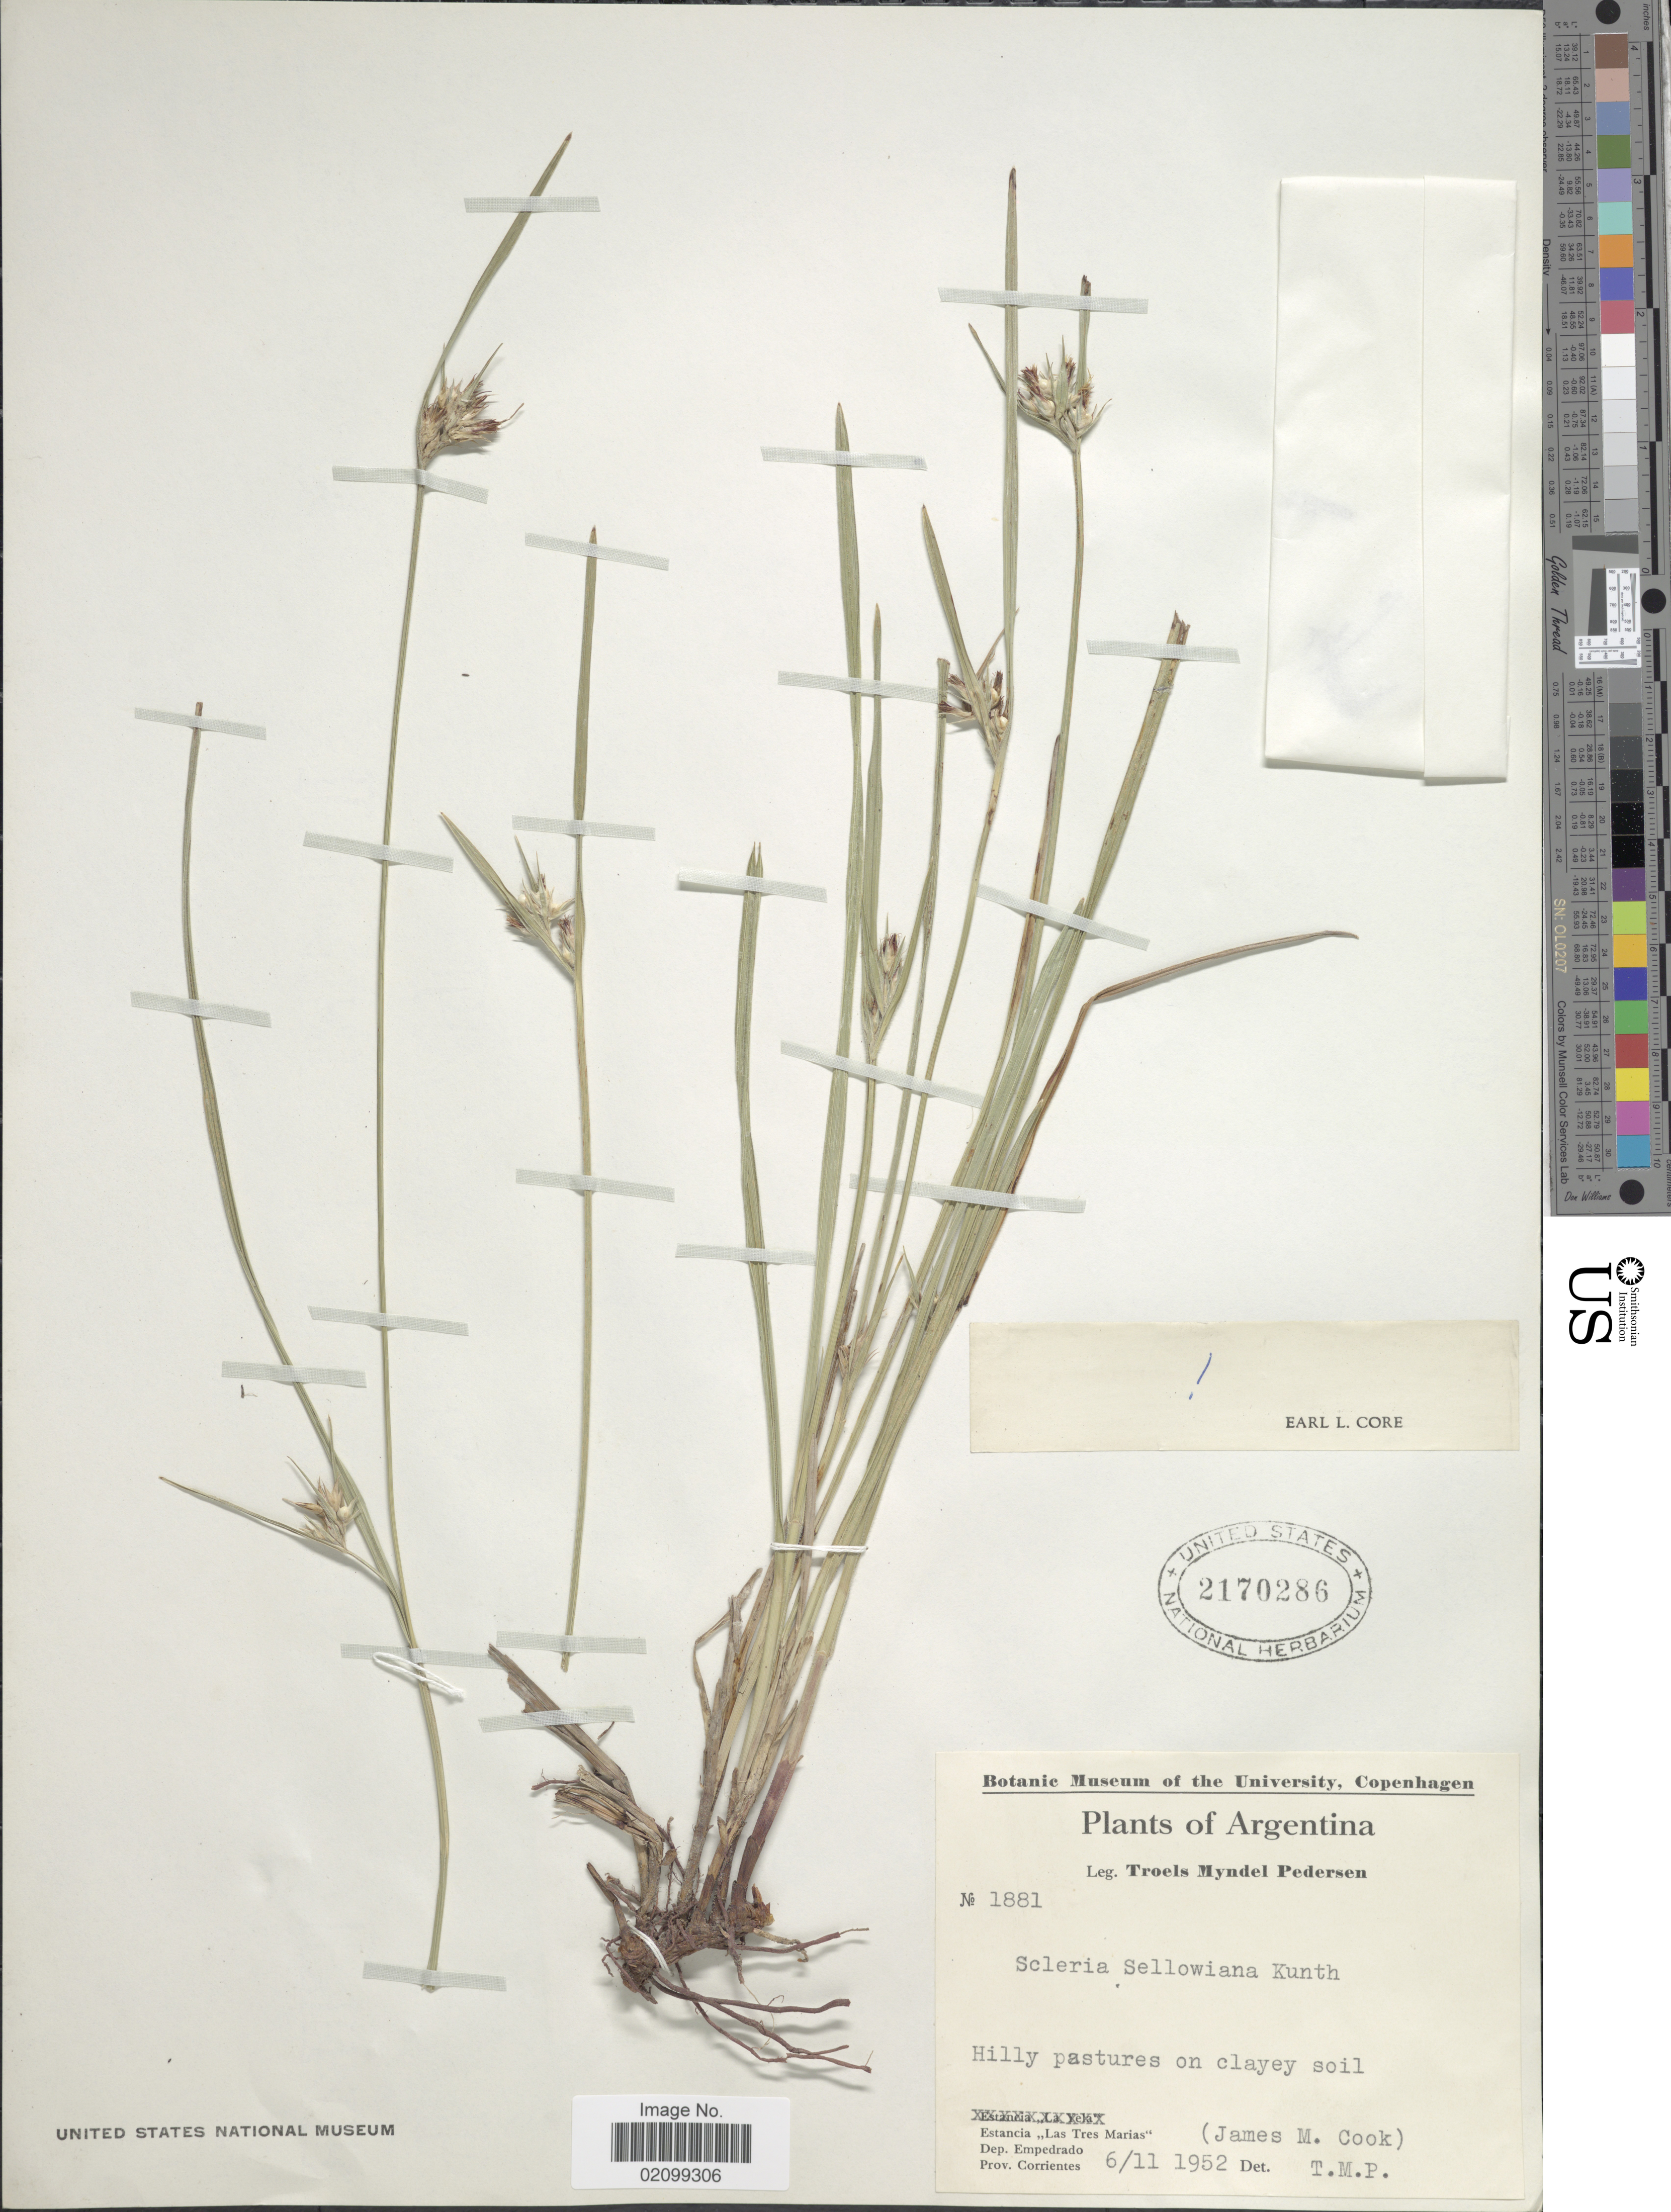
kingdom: Plantae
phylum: Tracheophyta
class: Liliopsida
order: Poales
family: Cyperaceae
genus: Scleria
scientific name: Scleria sellowiana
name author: Kunth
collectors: T. Pederson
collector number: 1881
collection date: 1952-11-06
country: Argentina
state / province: Corrientes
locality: Hilly pastures on clayey soil, Estancia Las Tres Marias Dep. Empedrado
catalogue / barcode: US 2170286